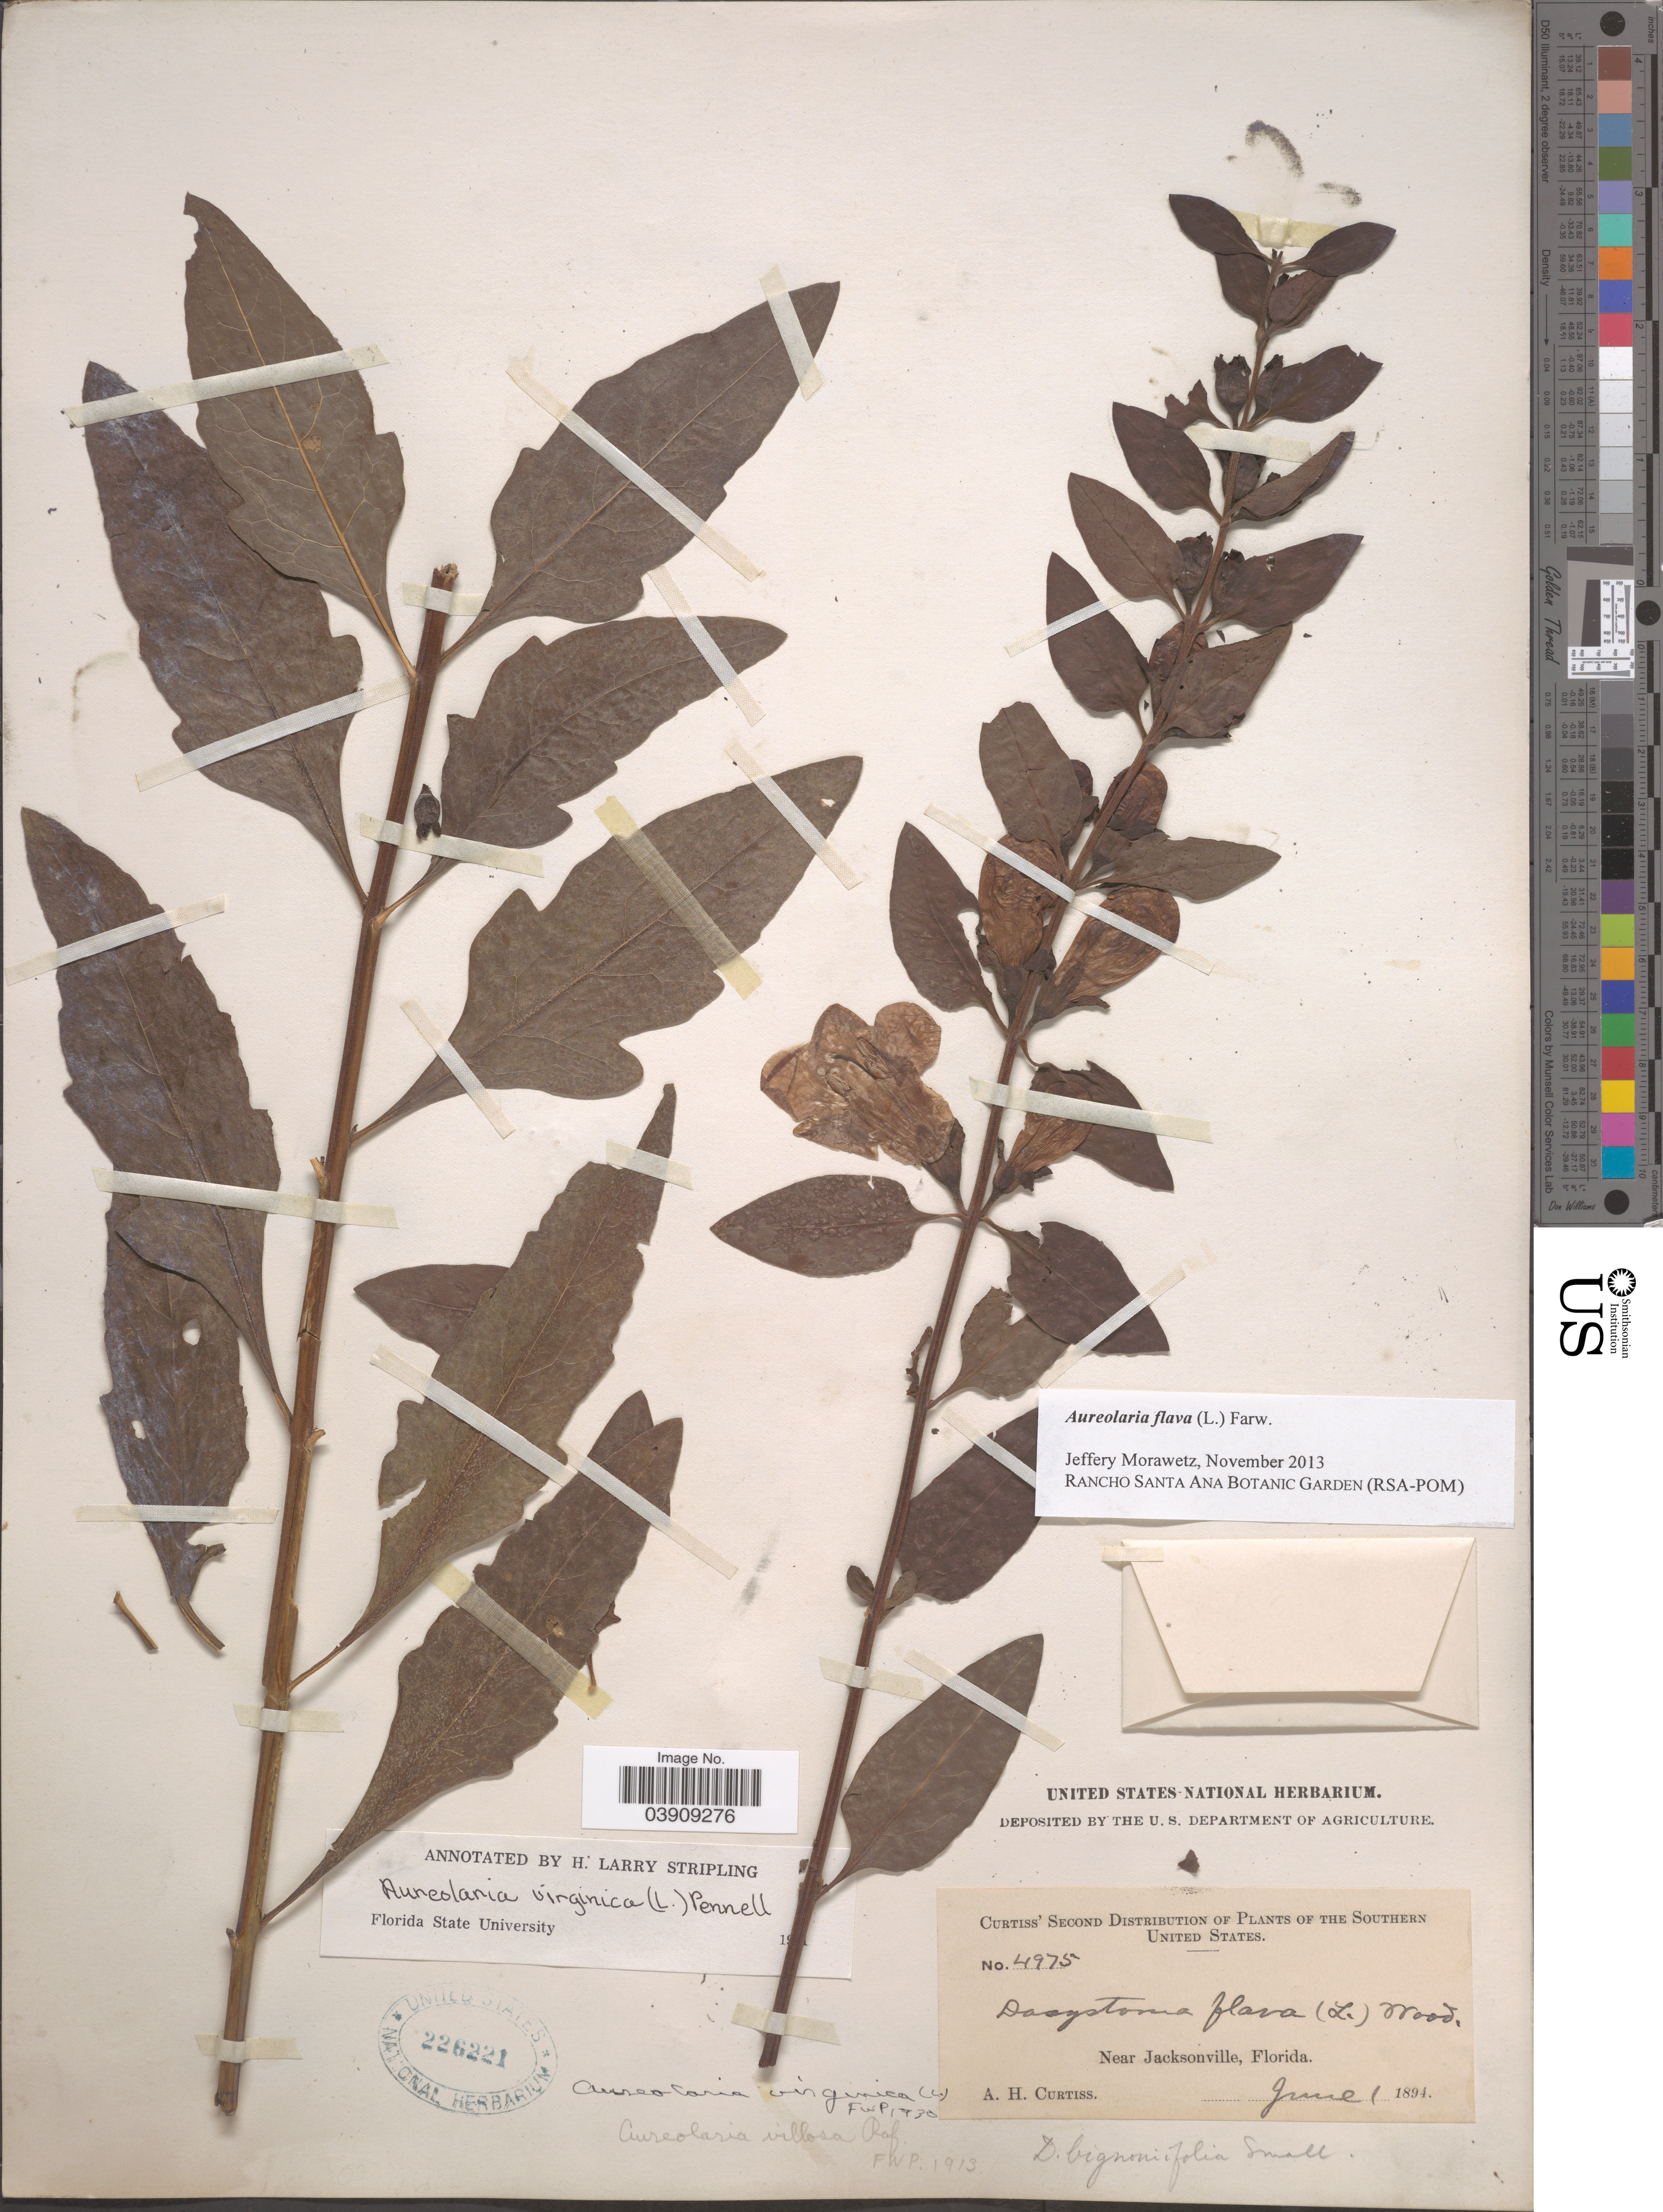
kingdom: Plantae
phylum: Tracheophyta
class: Magnoliopsida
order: Lamiales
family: Orobanchaceae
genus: Aureolaria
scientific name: Aureolaria flava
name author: (L.) Farw.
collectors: A. H. Curtiss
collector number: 4975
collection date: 1894-06-01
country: United States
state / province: Florida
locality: The Southern United States. Near Jacksonville.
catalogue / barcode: US 226221